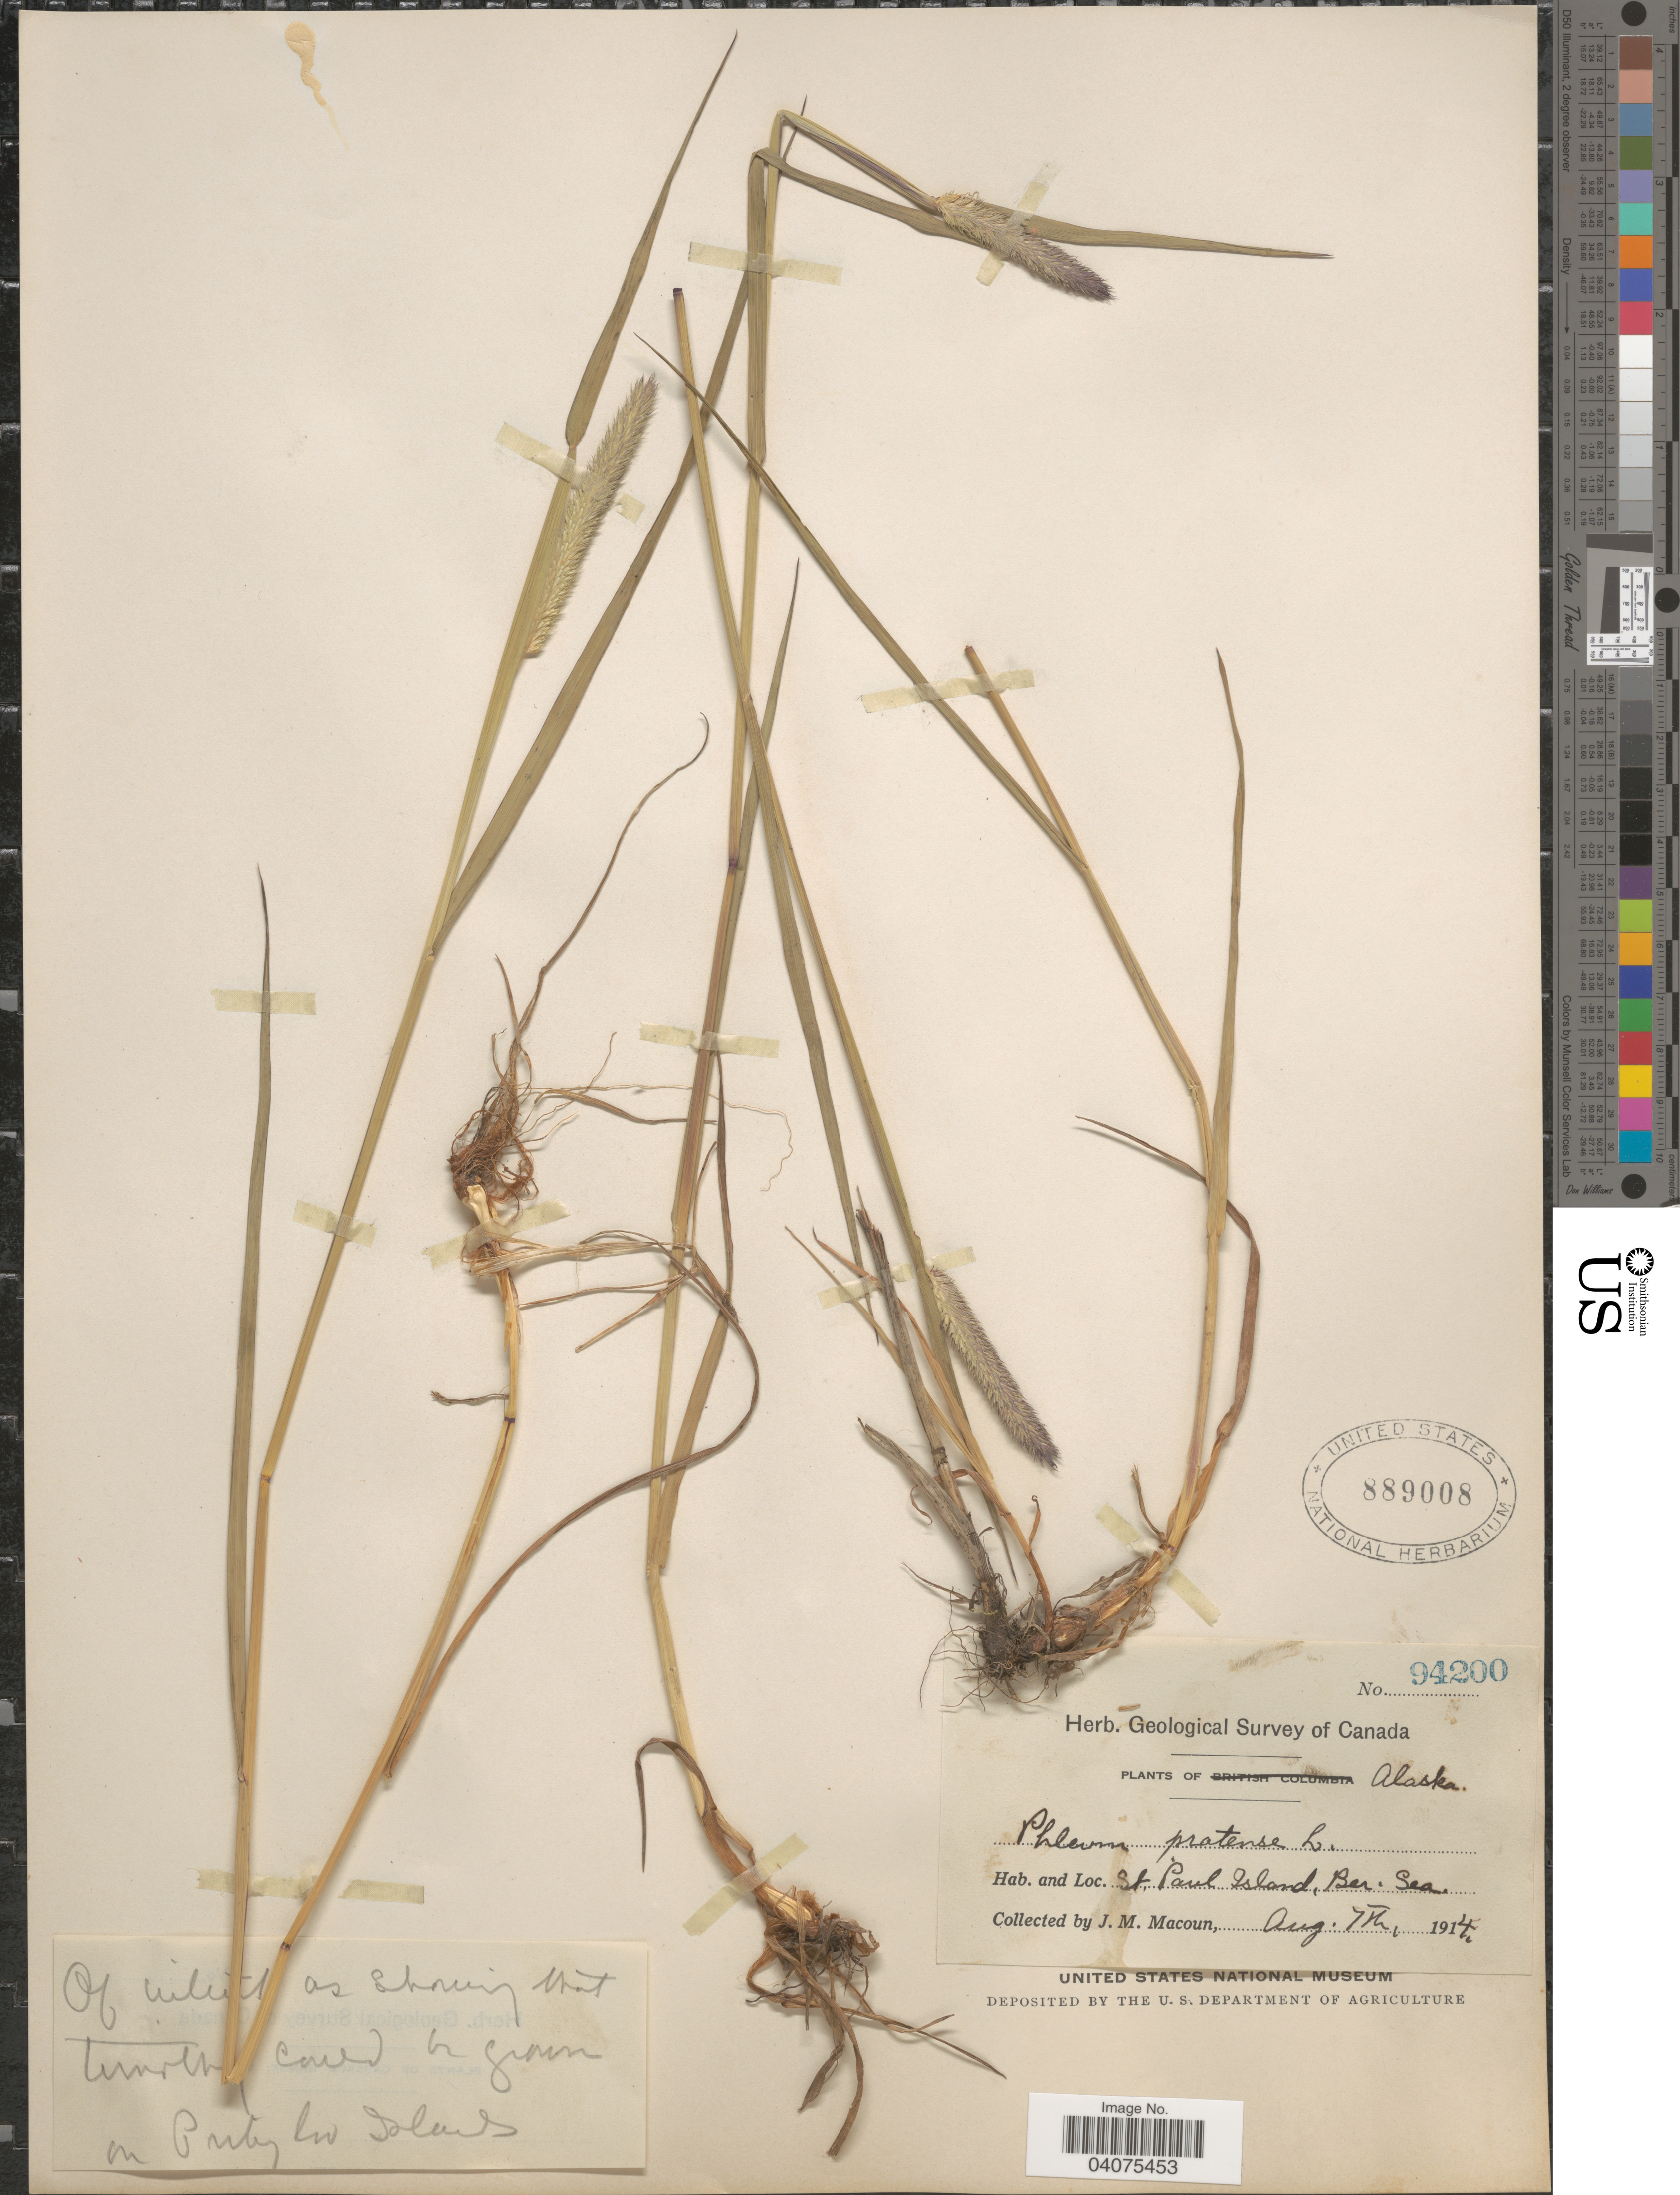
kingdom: Plantae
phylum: Tracheophyta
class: Liliopsida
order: Poales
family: Poaceae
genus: Phleum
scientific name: Phleum alpinum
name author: L.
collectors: J. M. Macoun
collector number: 94200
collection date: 1914-08-07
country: United States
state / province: Alaska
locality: Herb. Geological Survey of Canada. St. Paul Island, Ber. Sea.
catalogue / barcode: US 889008